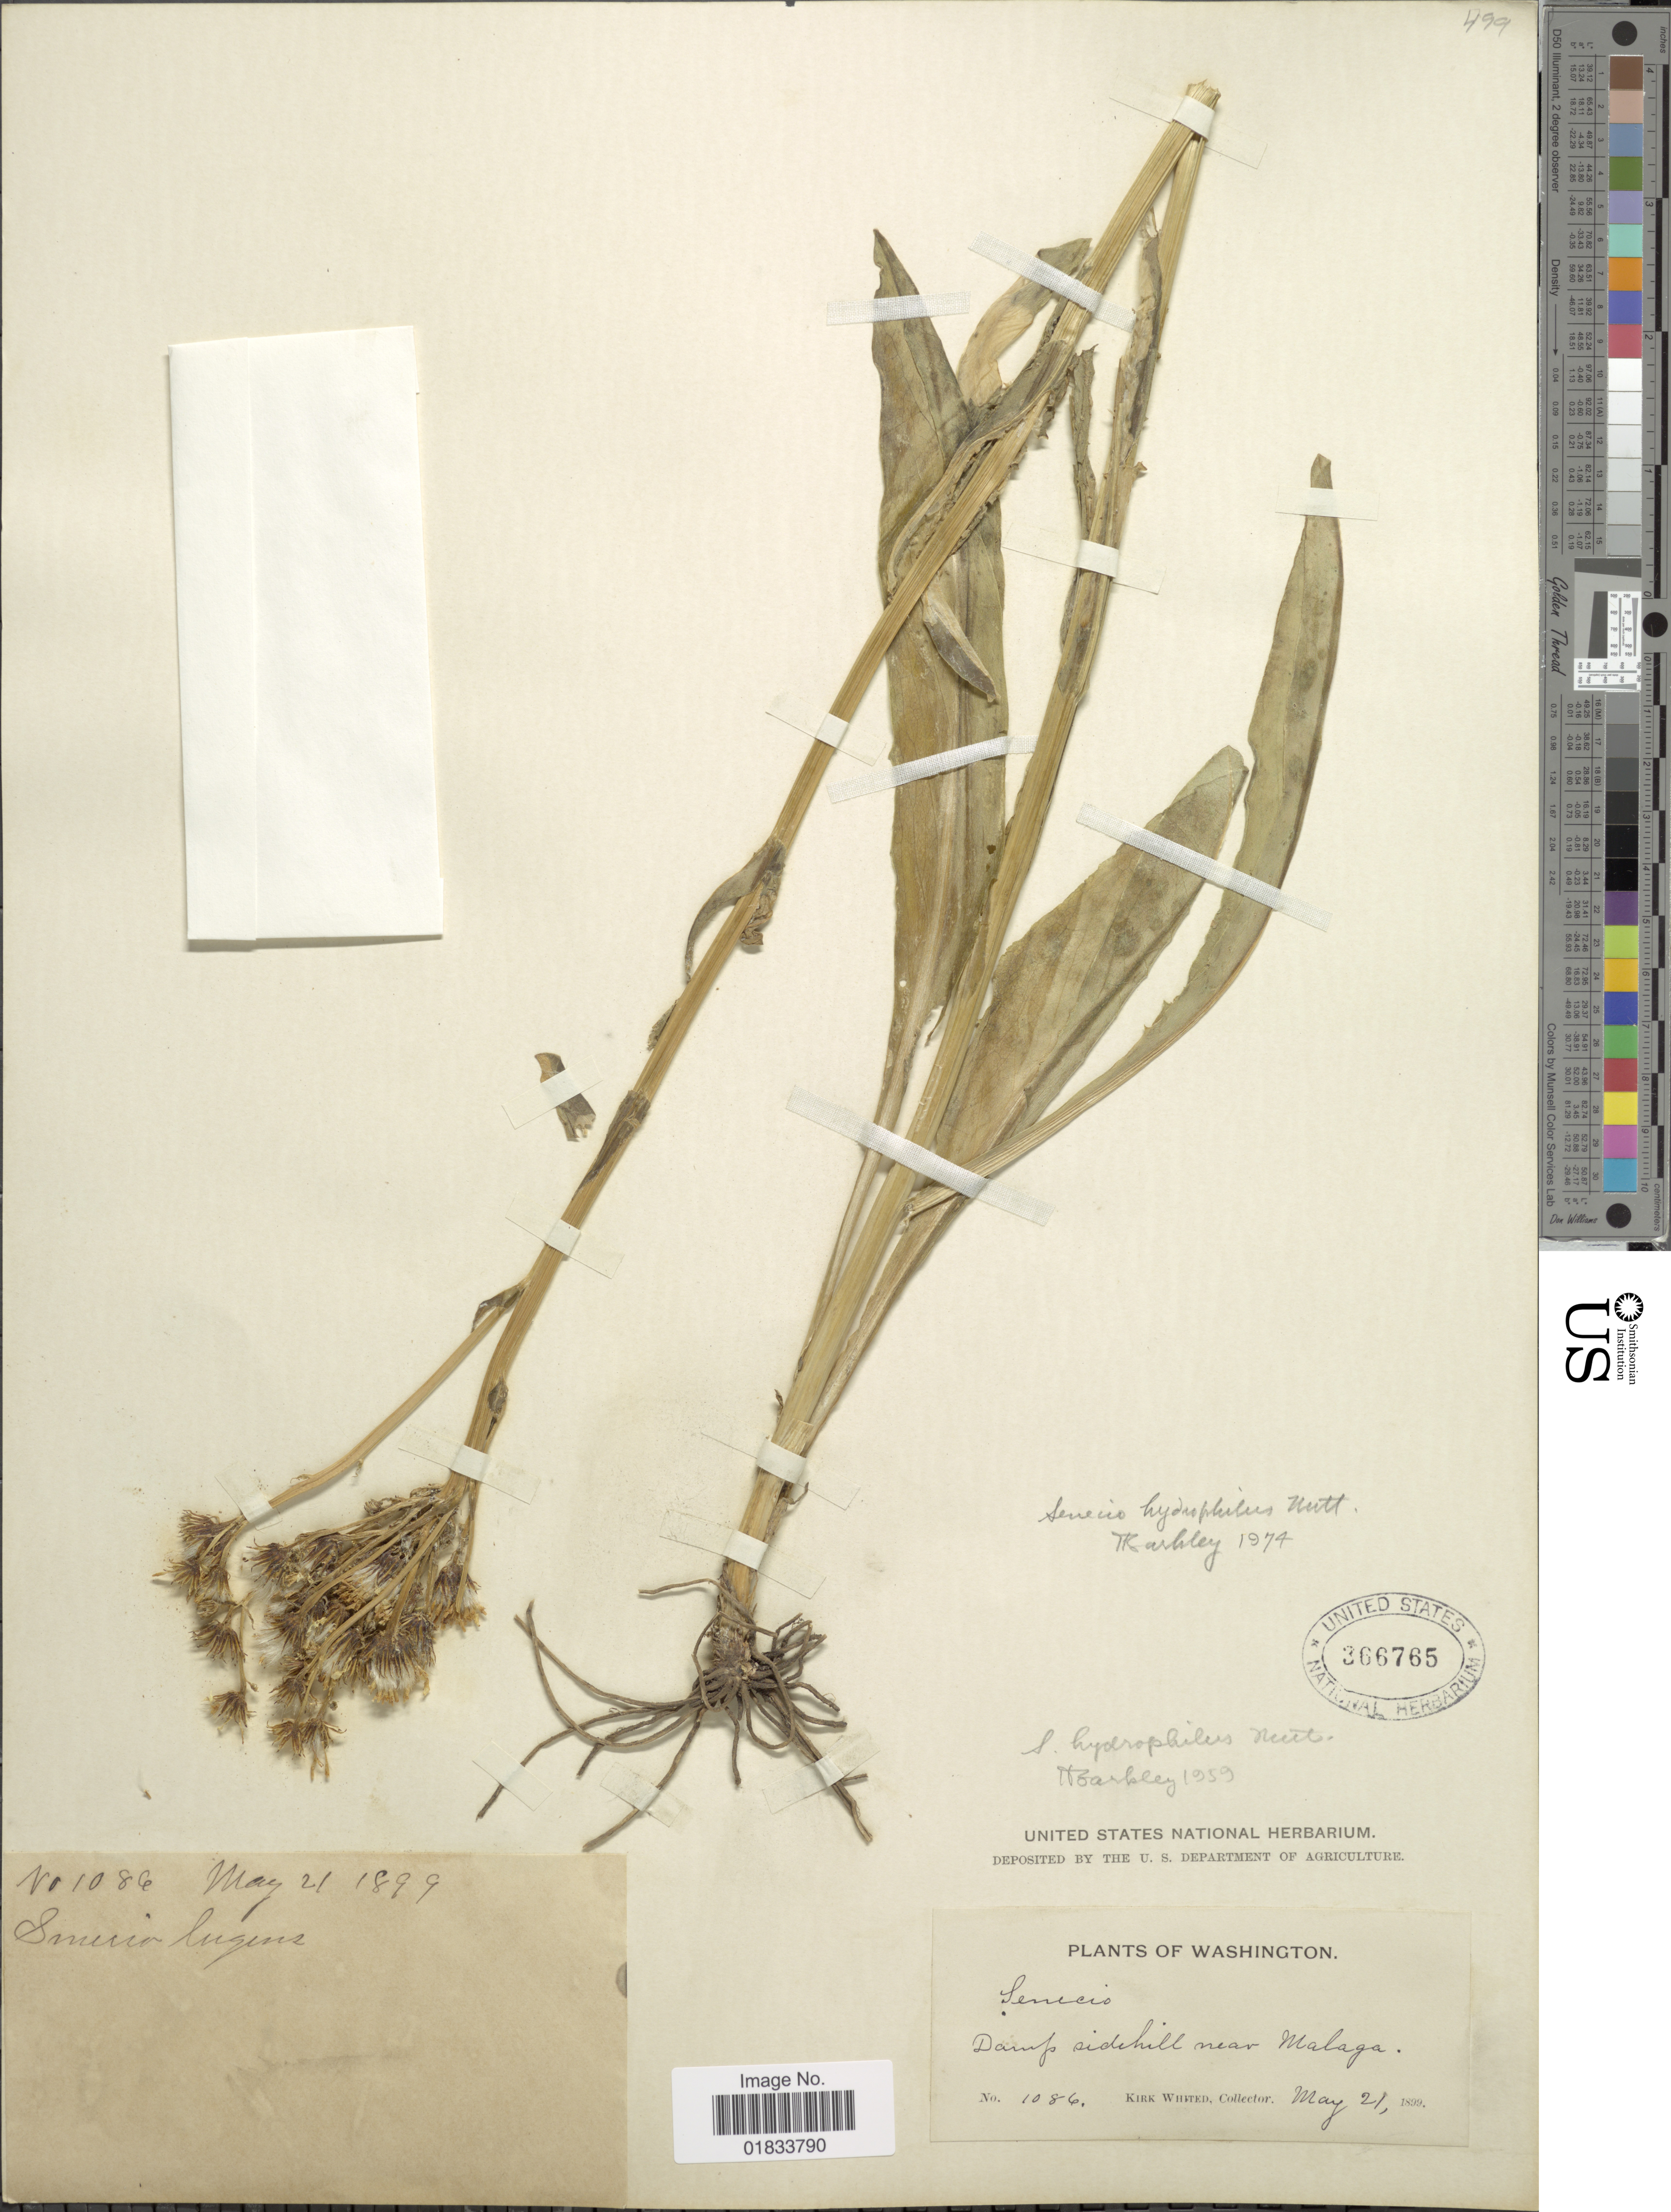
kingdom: Plantae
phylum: Tracheophyta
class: Magnoliopsida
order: Asterales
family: Asteraceae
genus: Senecio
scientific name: Senecio hydrophiloides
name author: Rydb.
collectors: K. Whited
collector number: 1086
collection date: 1899-05-21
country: United States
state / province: Washington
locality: Damp sidehill near Malaga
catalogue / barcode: US 366765